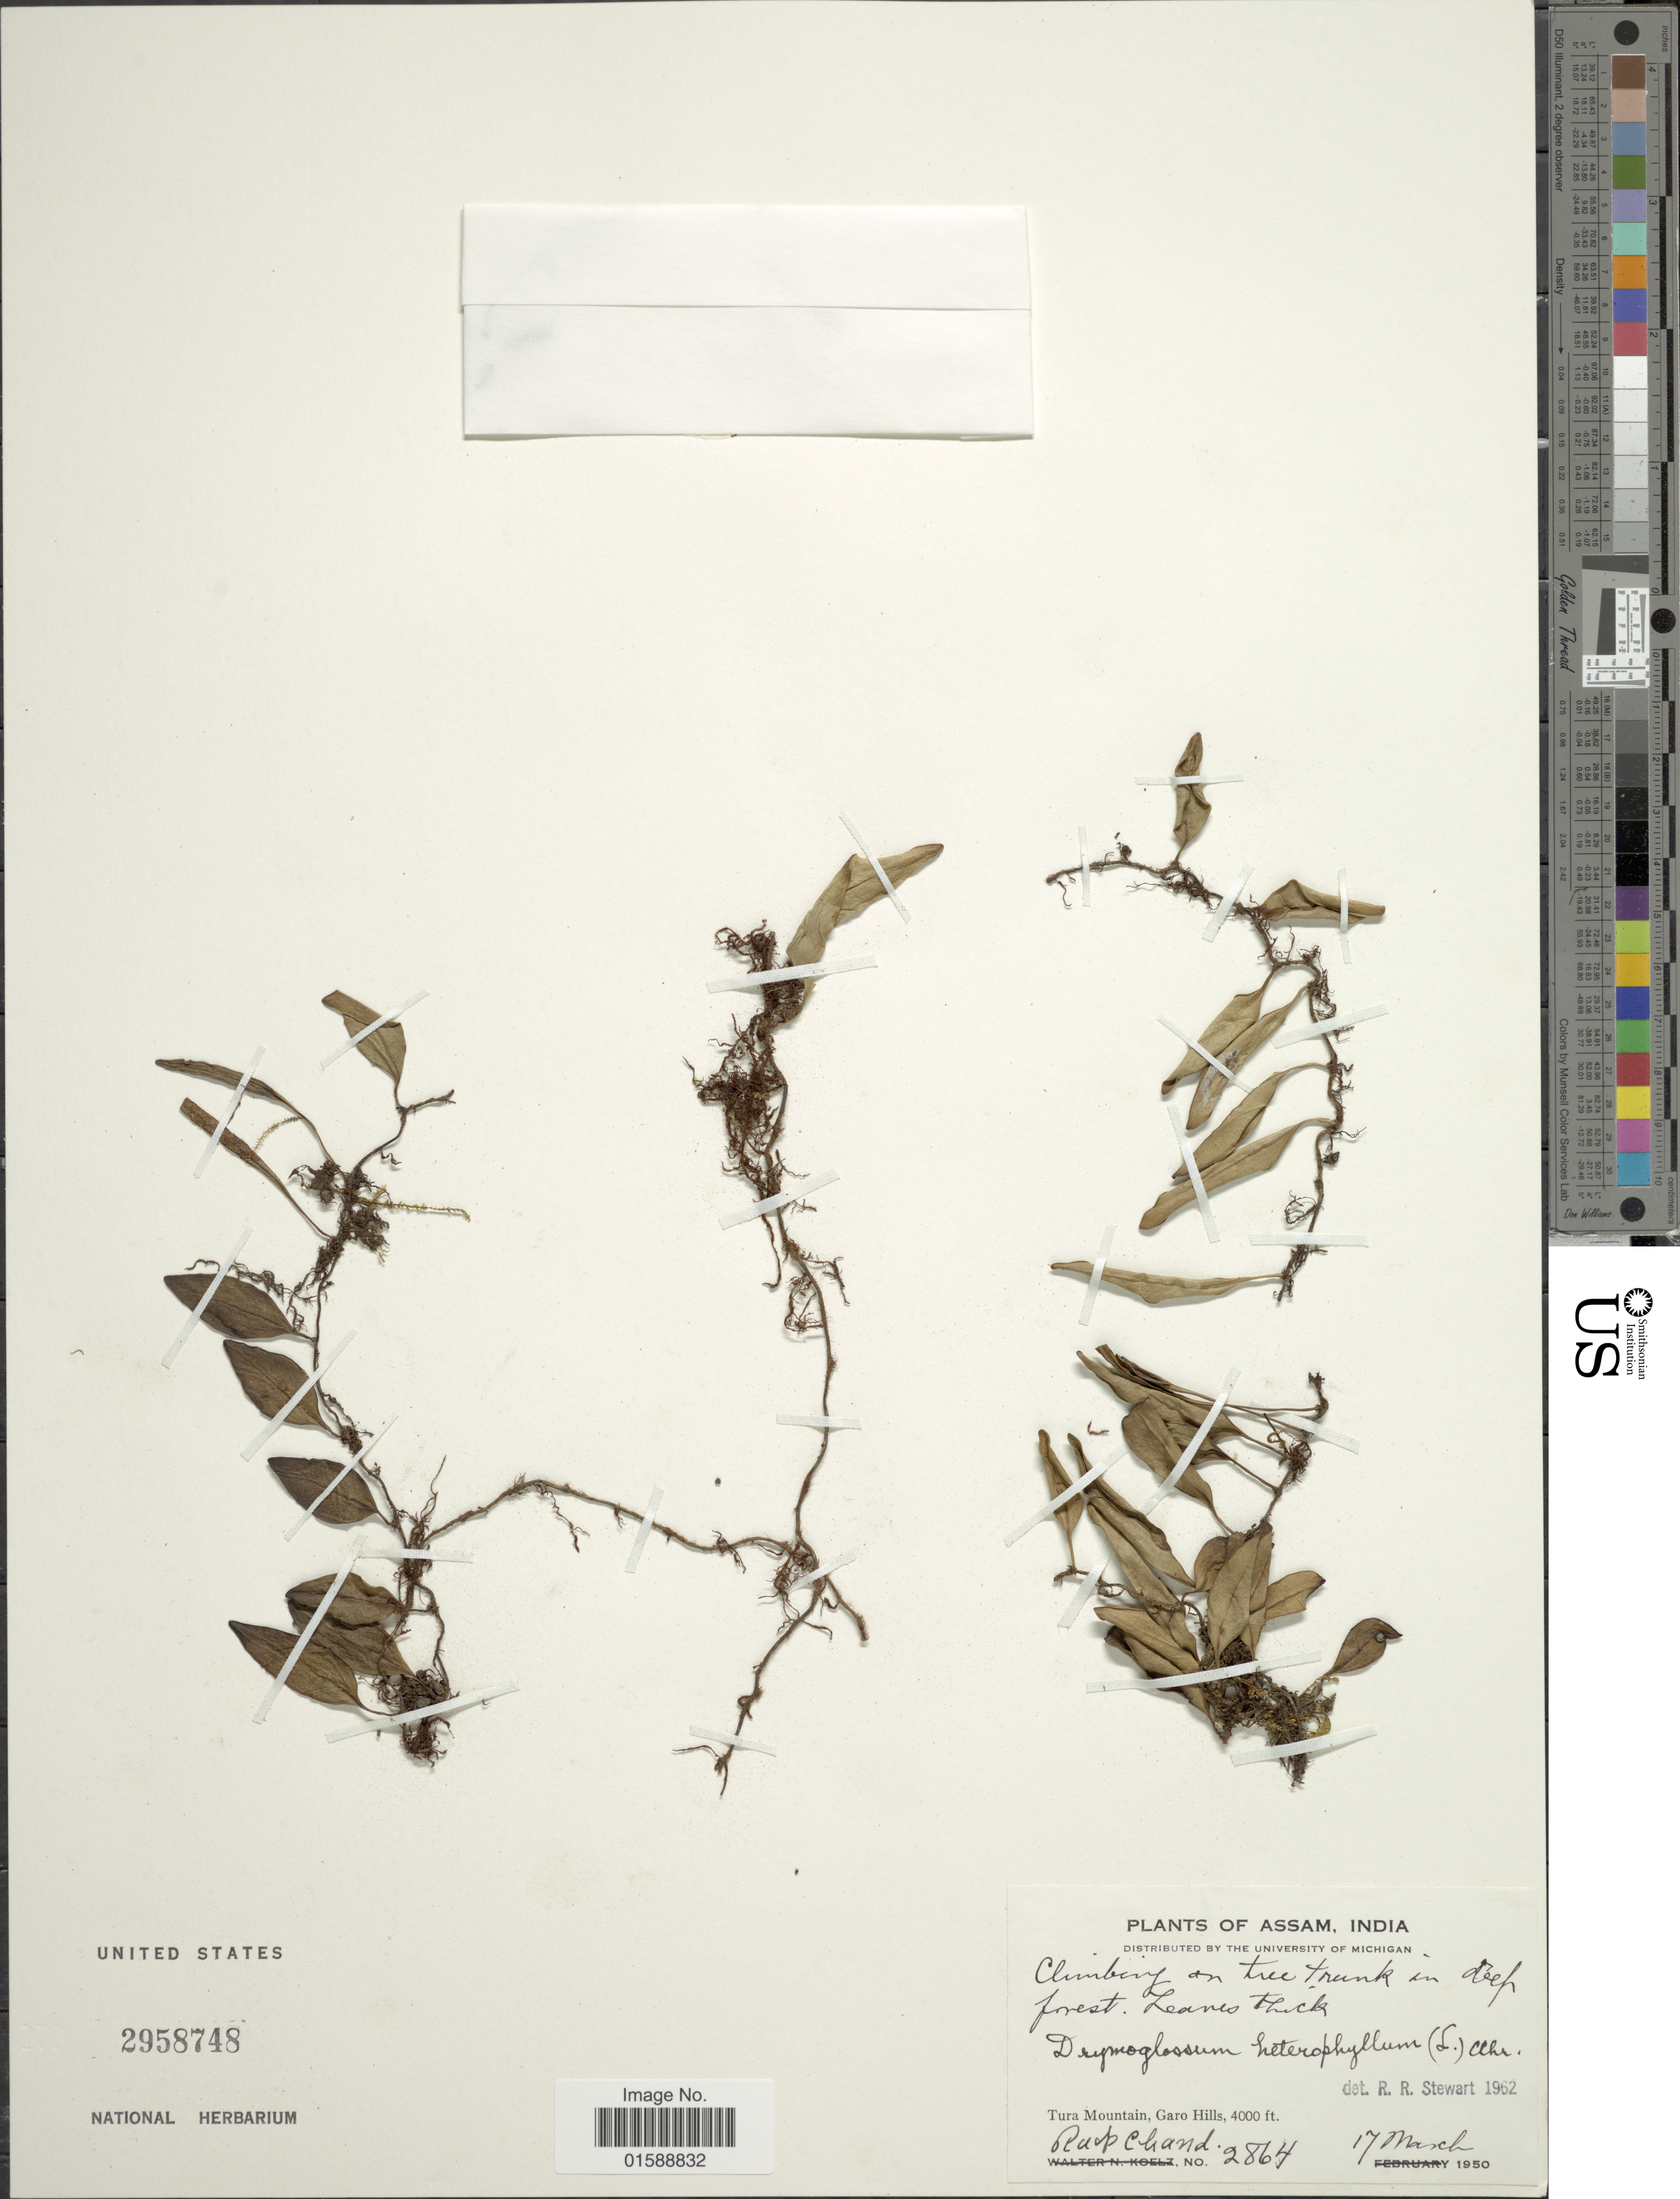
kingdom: Plantae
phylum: Tracheophyta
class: Polypodiopsida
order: Polypodiales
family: Polypodiaceae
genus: Pyrrosia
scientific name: Pyrrosia heterophylla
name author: (L.) M.G. Price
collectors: R. Chand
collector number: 2864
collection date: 1950-03-17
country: India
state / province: Meghalaya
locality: Tura Mountain, Garo Hills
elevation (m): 1219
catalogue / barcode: US 2958748